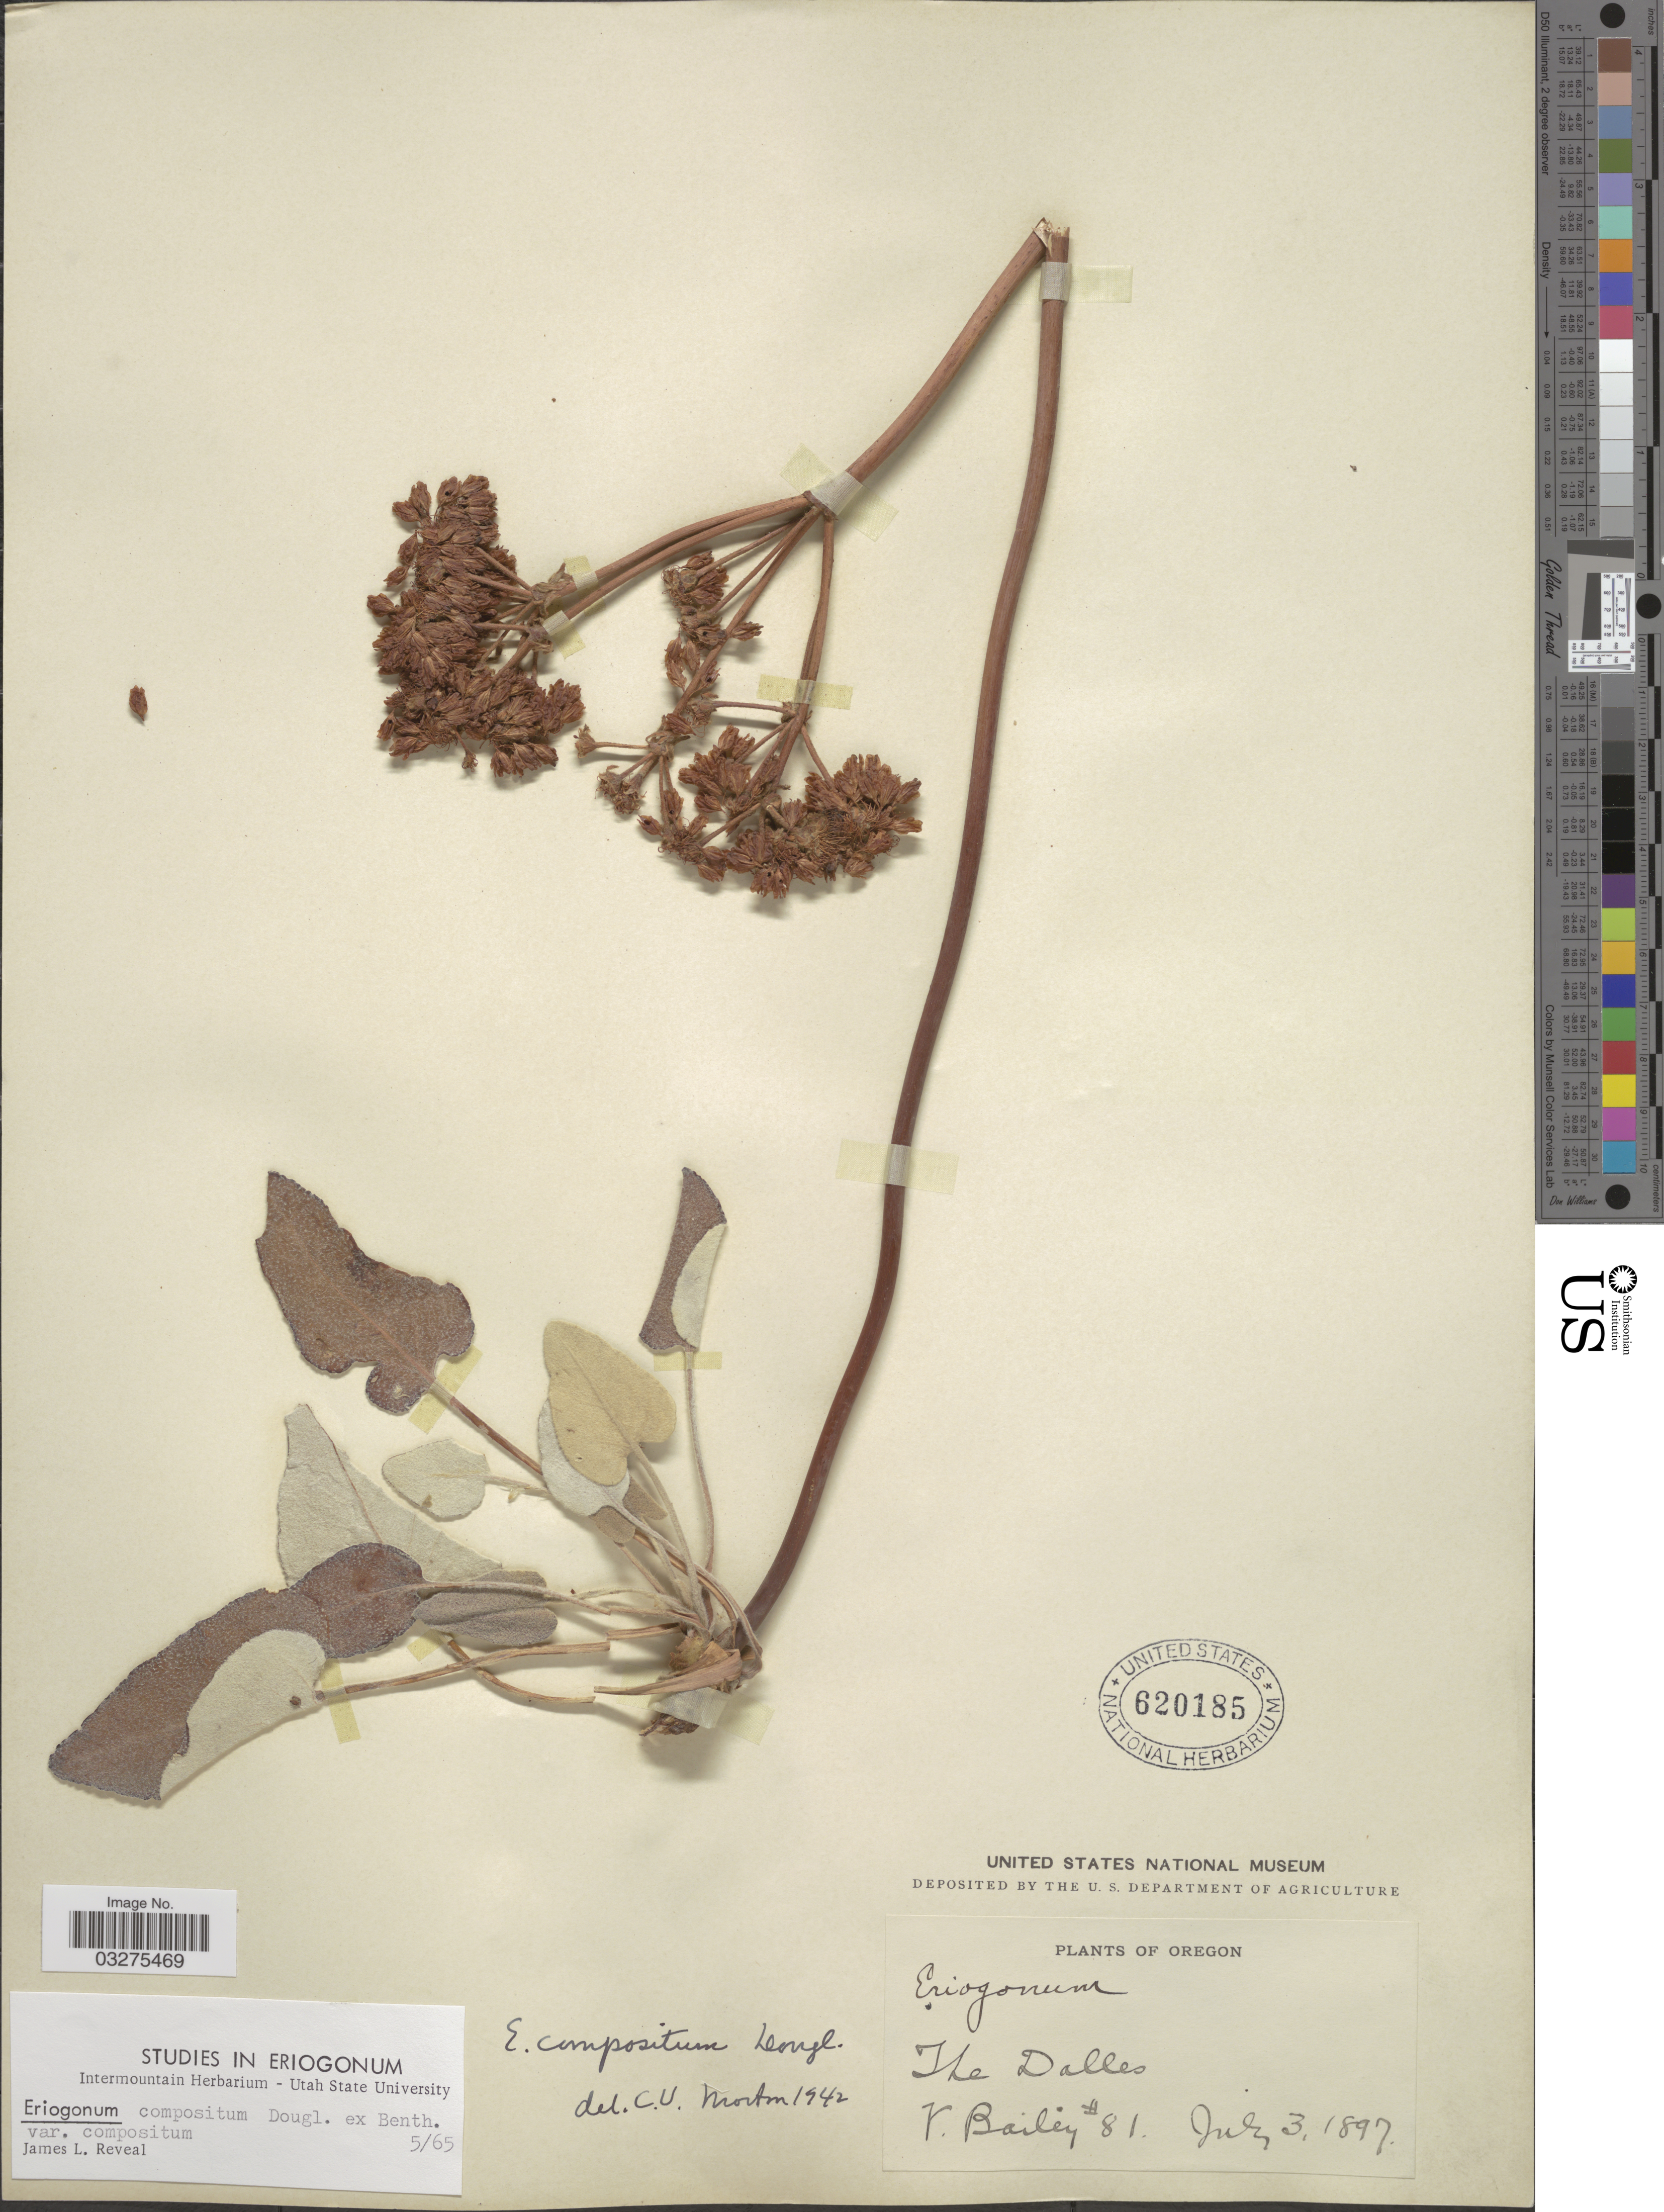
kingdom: Plantae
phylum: Tracheophyta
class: Magnoliopsida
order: Caryophyllales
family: Polygonaceae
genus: Eriogonum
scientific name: Eriogonum compositum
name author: Douglas ex Benth.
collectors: V. Bailey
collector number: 81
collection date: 1897-07-03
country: United States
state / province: Oregon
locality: The Dalles.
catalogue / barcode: US 620185